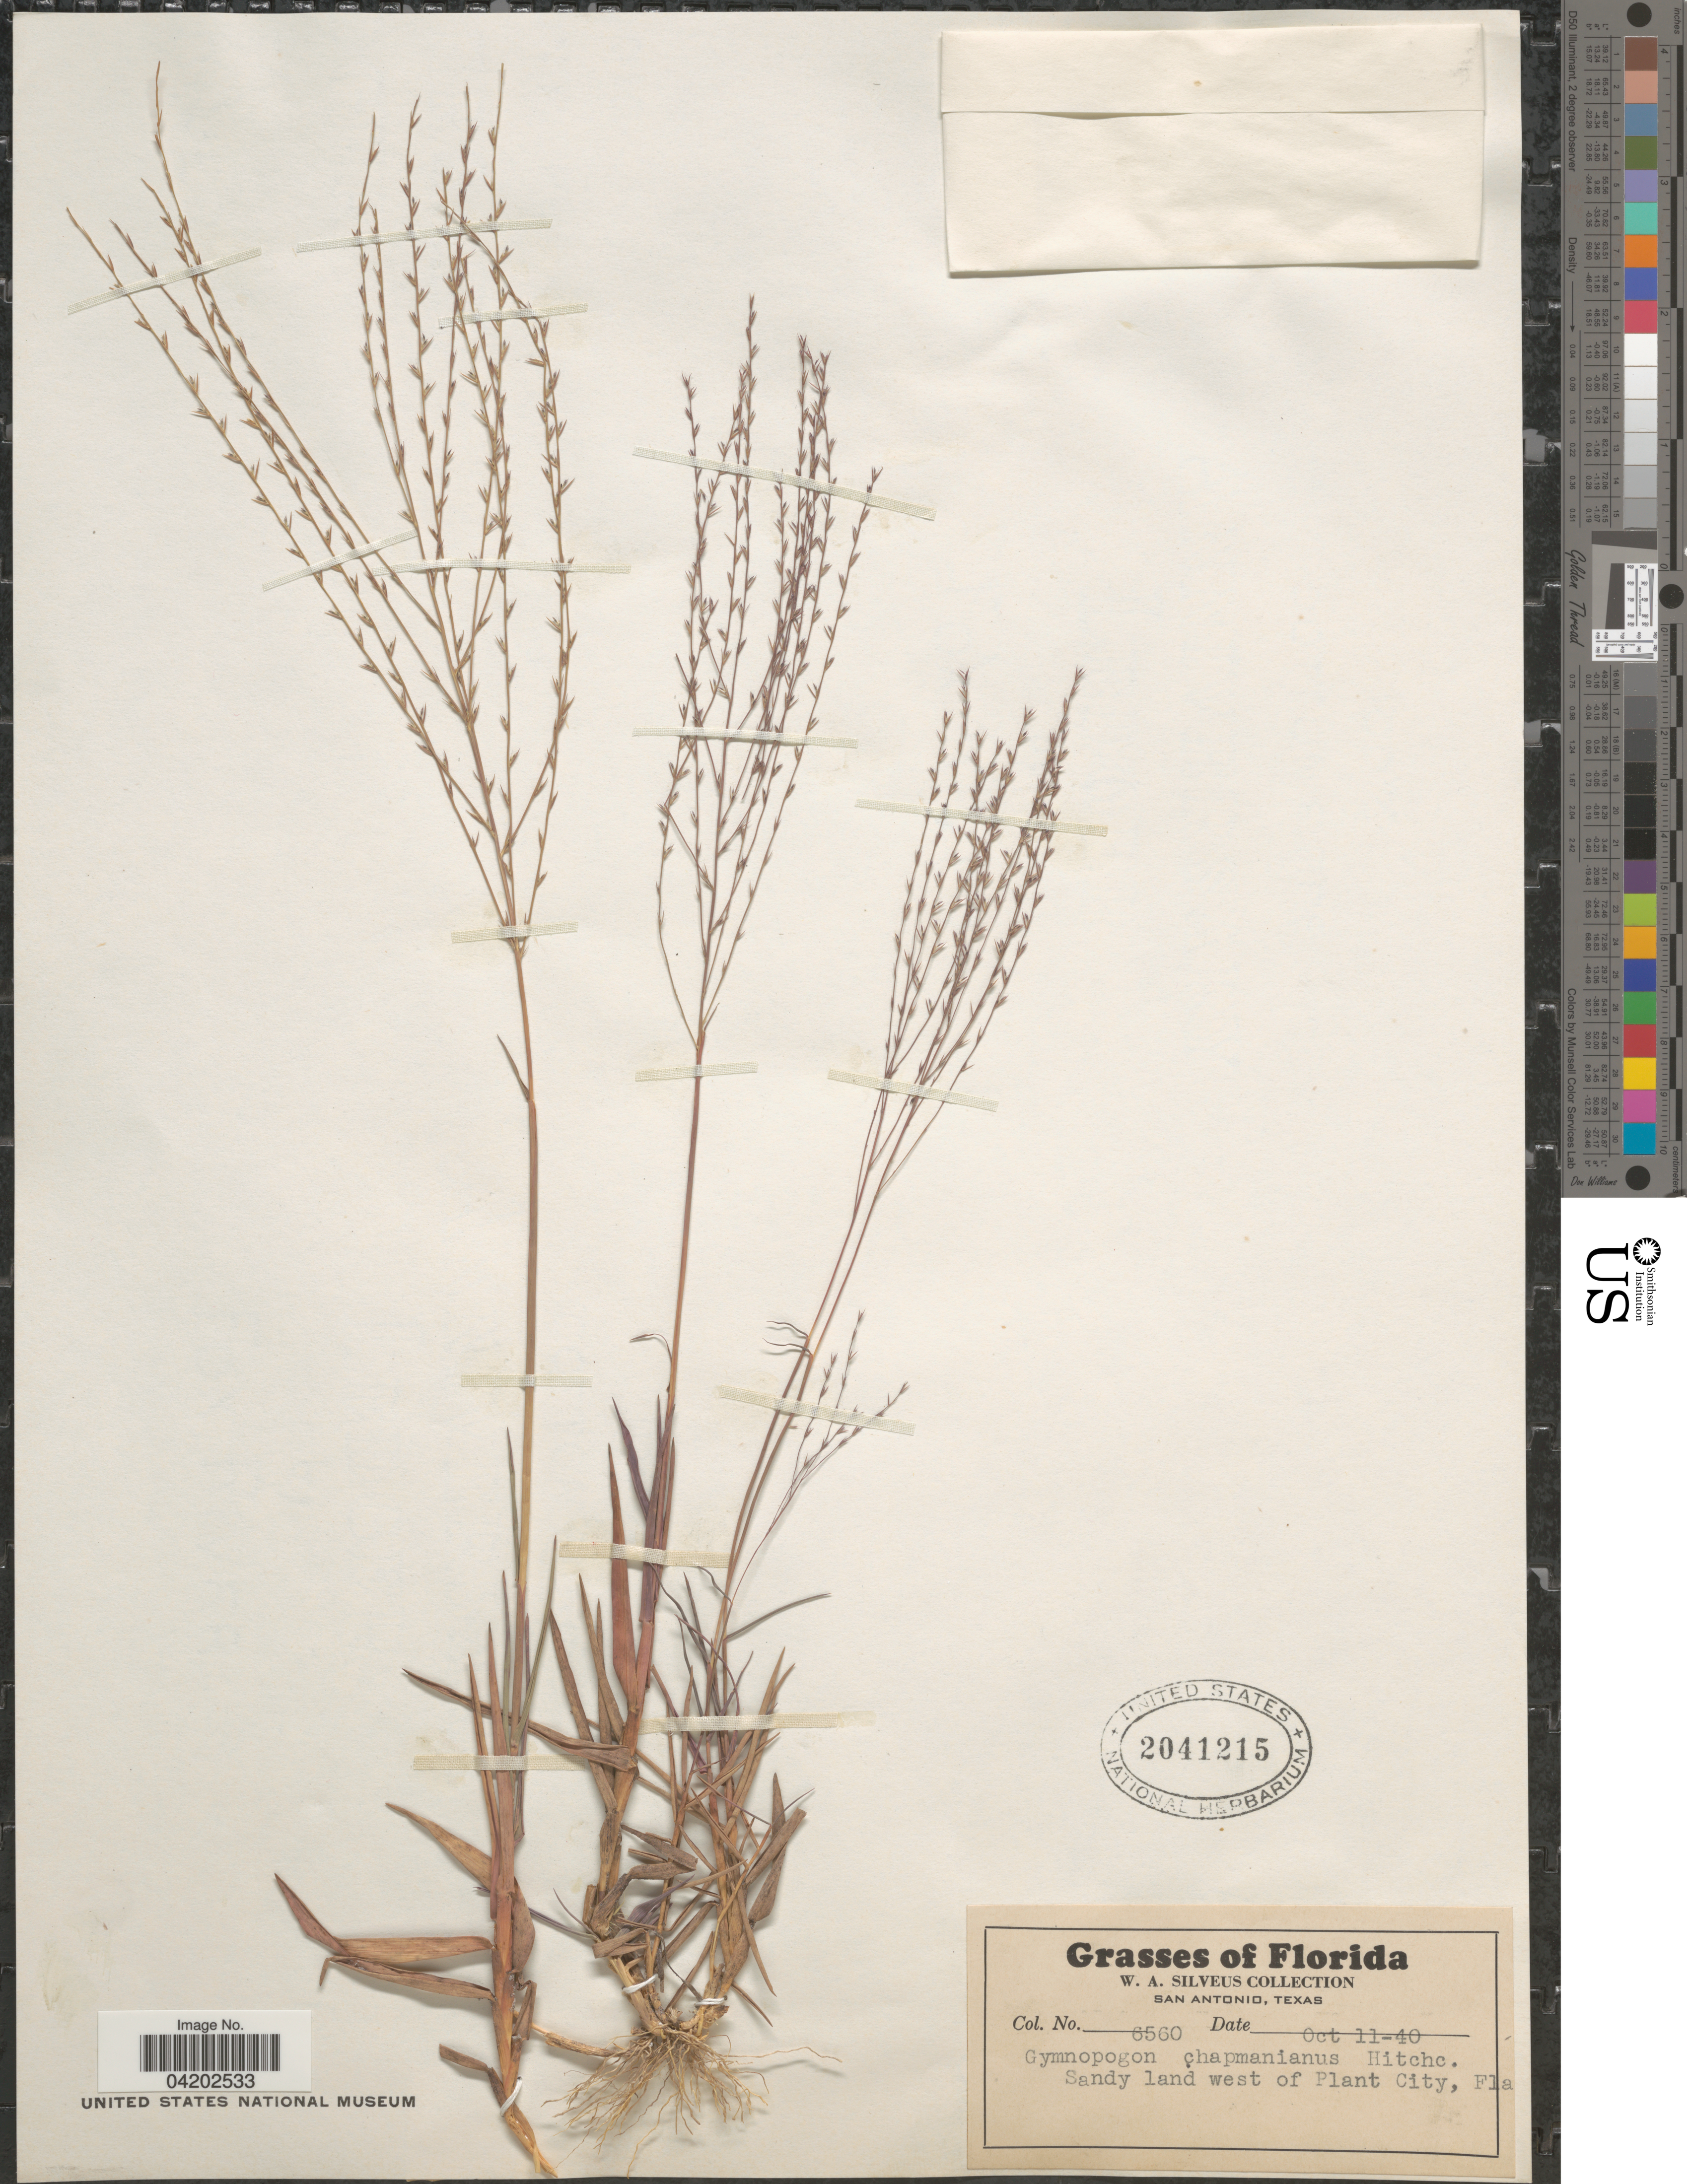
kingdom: Plantae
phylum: Tracheophyta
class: Liliopsida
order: Poales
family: Poaceae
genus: Gymnopogon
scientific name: Gymnopogon chapmanianum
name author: Hitchc.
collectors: W. Silveus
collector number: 6560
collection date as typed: Transcribed d/m/y: 11/10/40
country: United States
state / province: Florida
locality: Sandy land west of Plant City.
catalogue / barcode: US 2041215